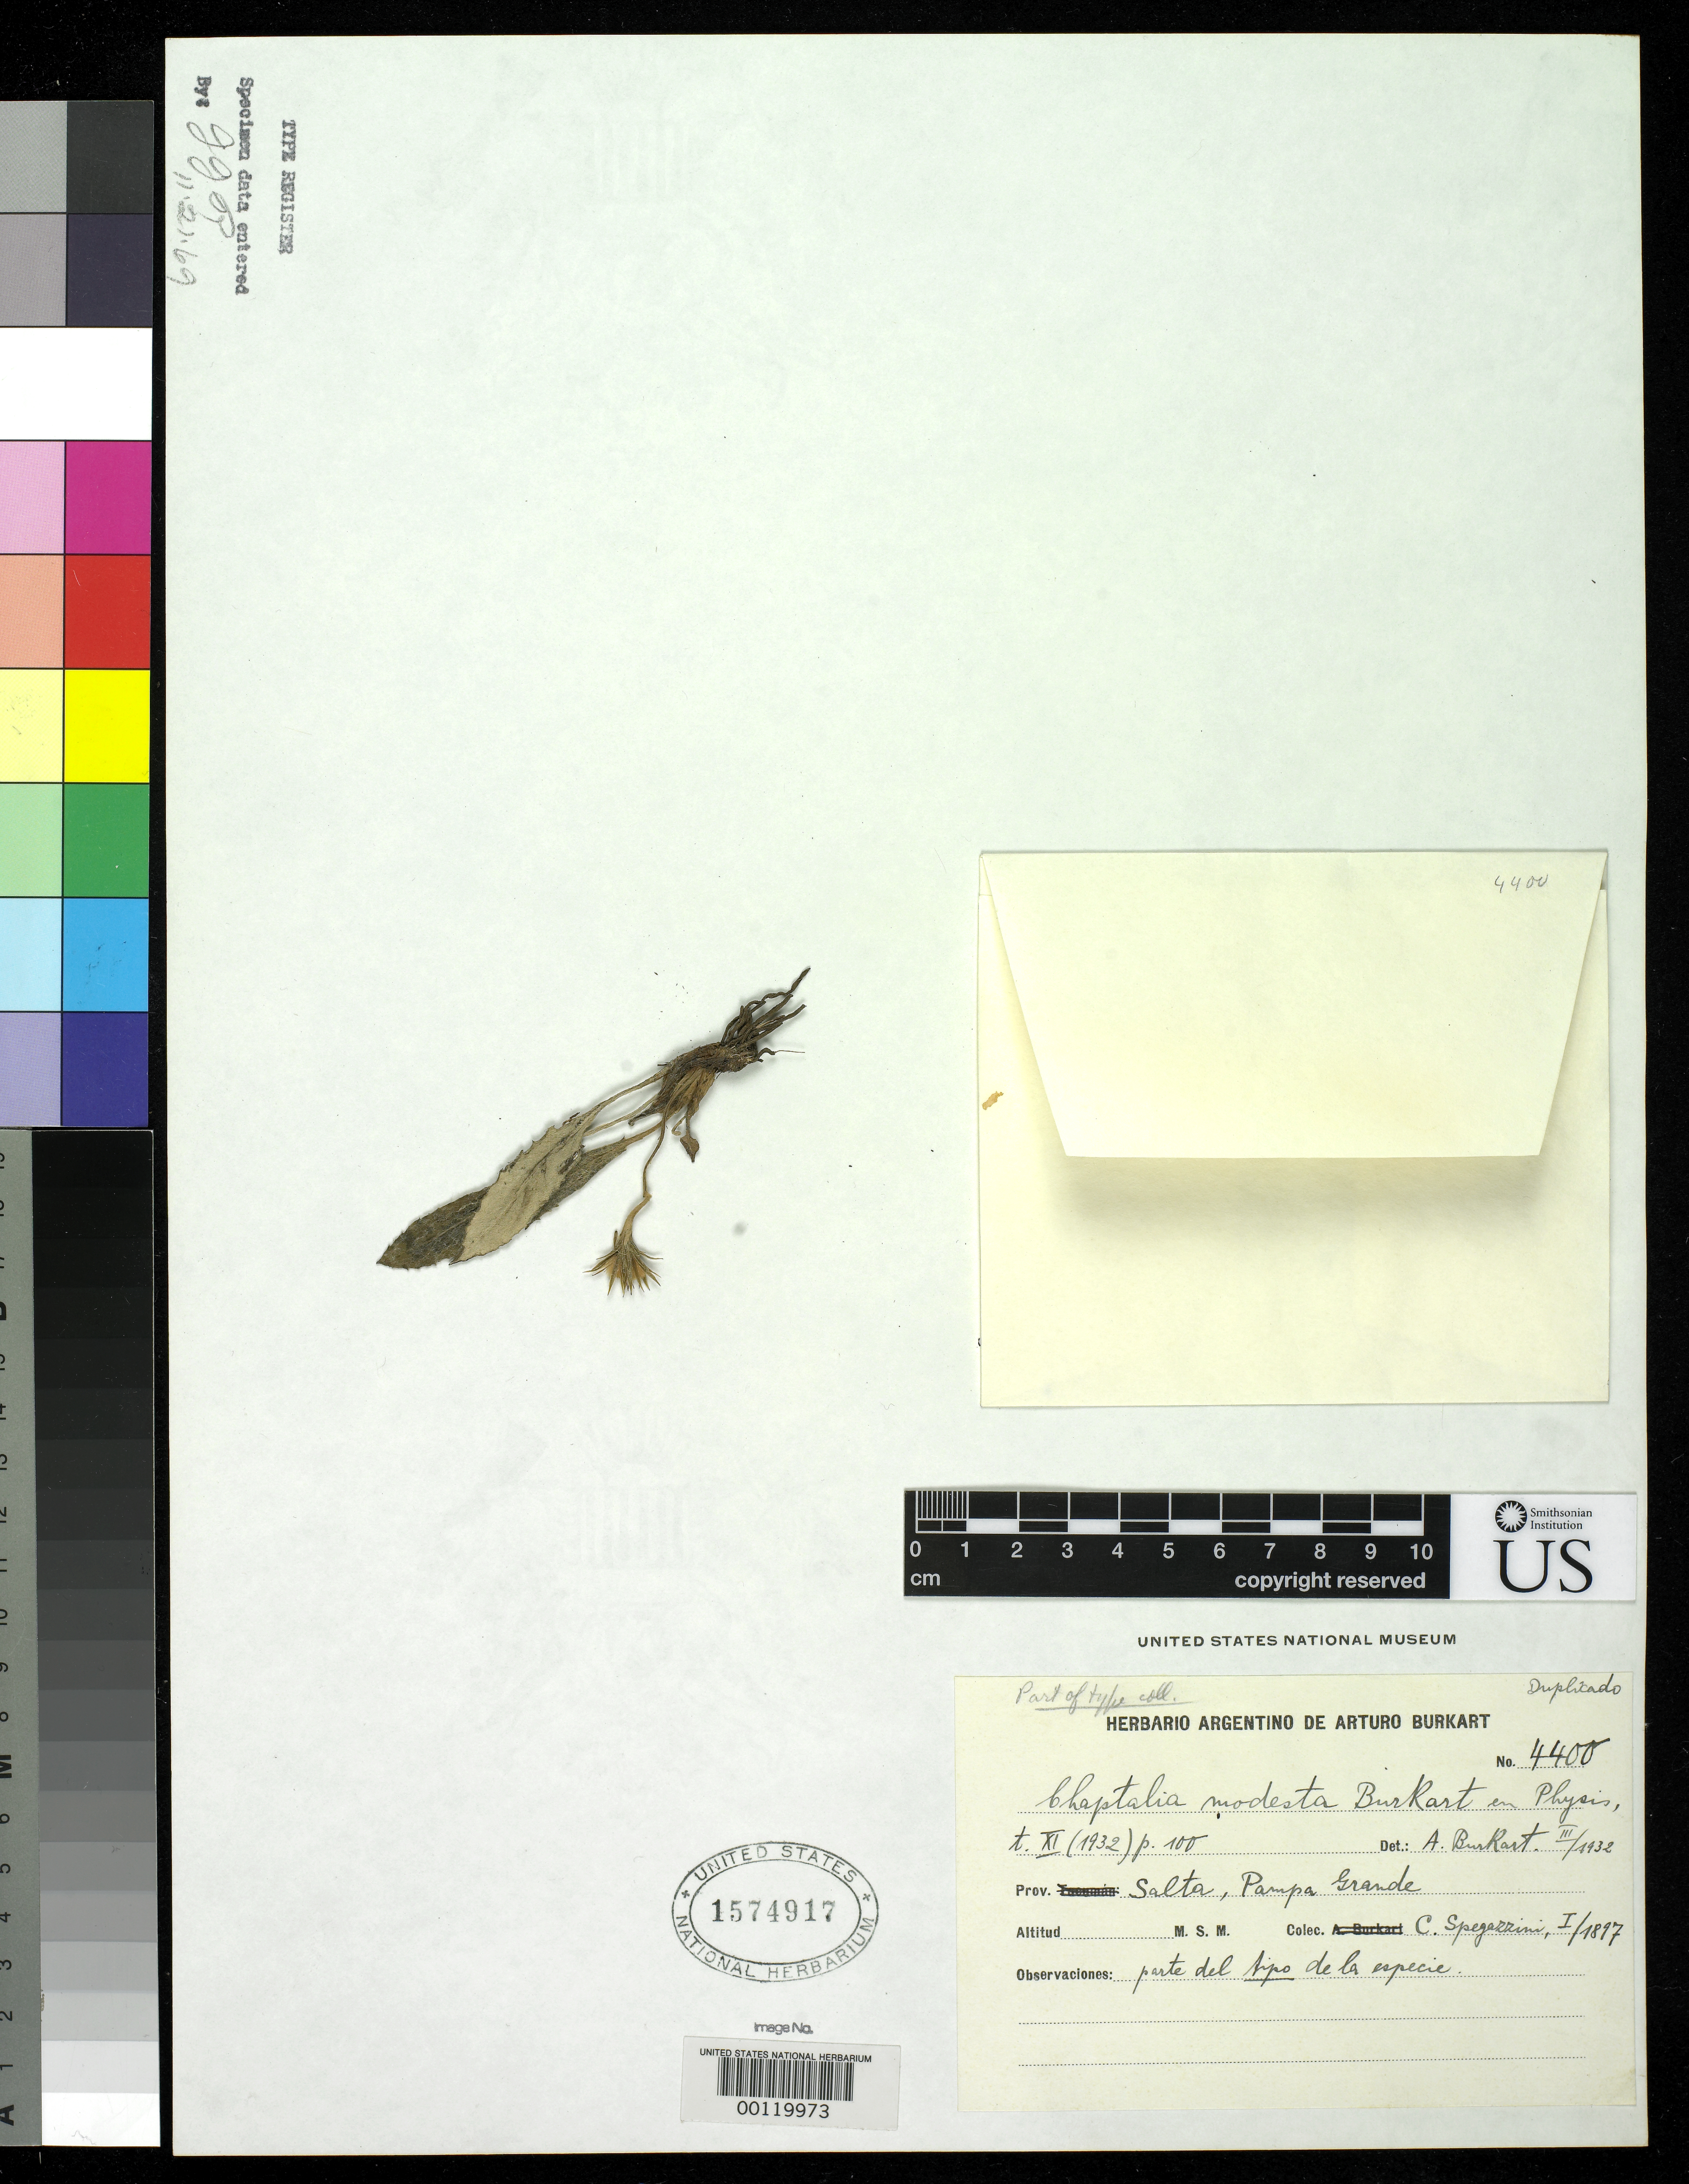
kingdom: Plantae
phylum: Tracheophyta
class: Magnoliopsida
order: Asterales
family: Asteraceae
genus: Chaptalia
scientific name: Chaptalia modesta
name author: Burkart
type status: Type Fragment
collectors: C. L. Spegazzini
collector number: Herb. Burkart 4400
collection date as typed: Jan 1897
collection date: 1897-01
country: Argentina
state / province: Salta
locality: Pampa Grande.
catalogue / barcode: US 1574917